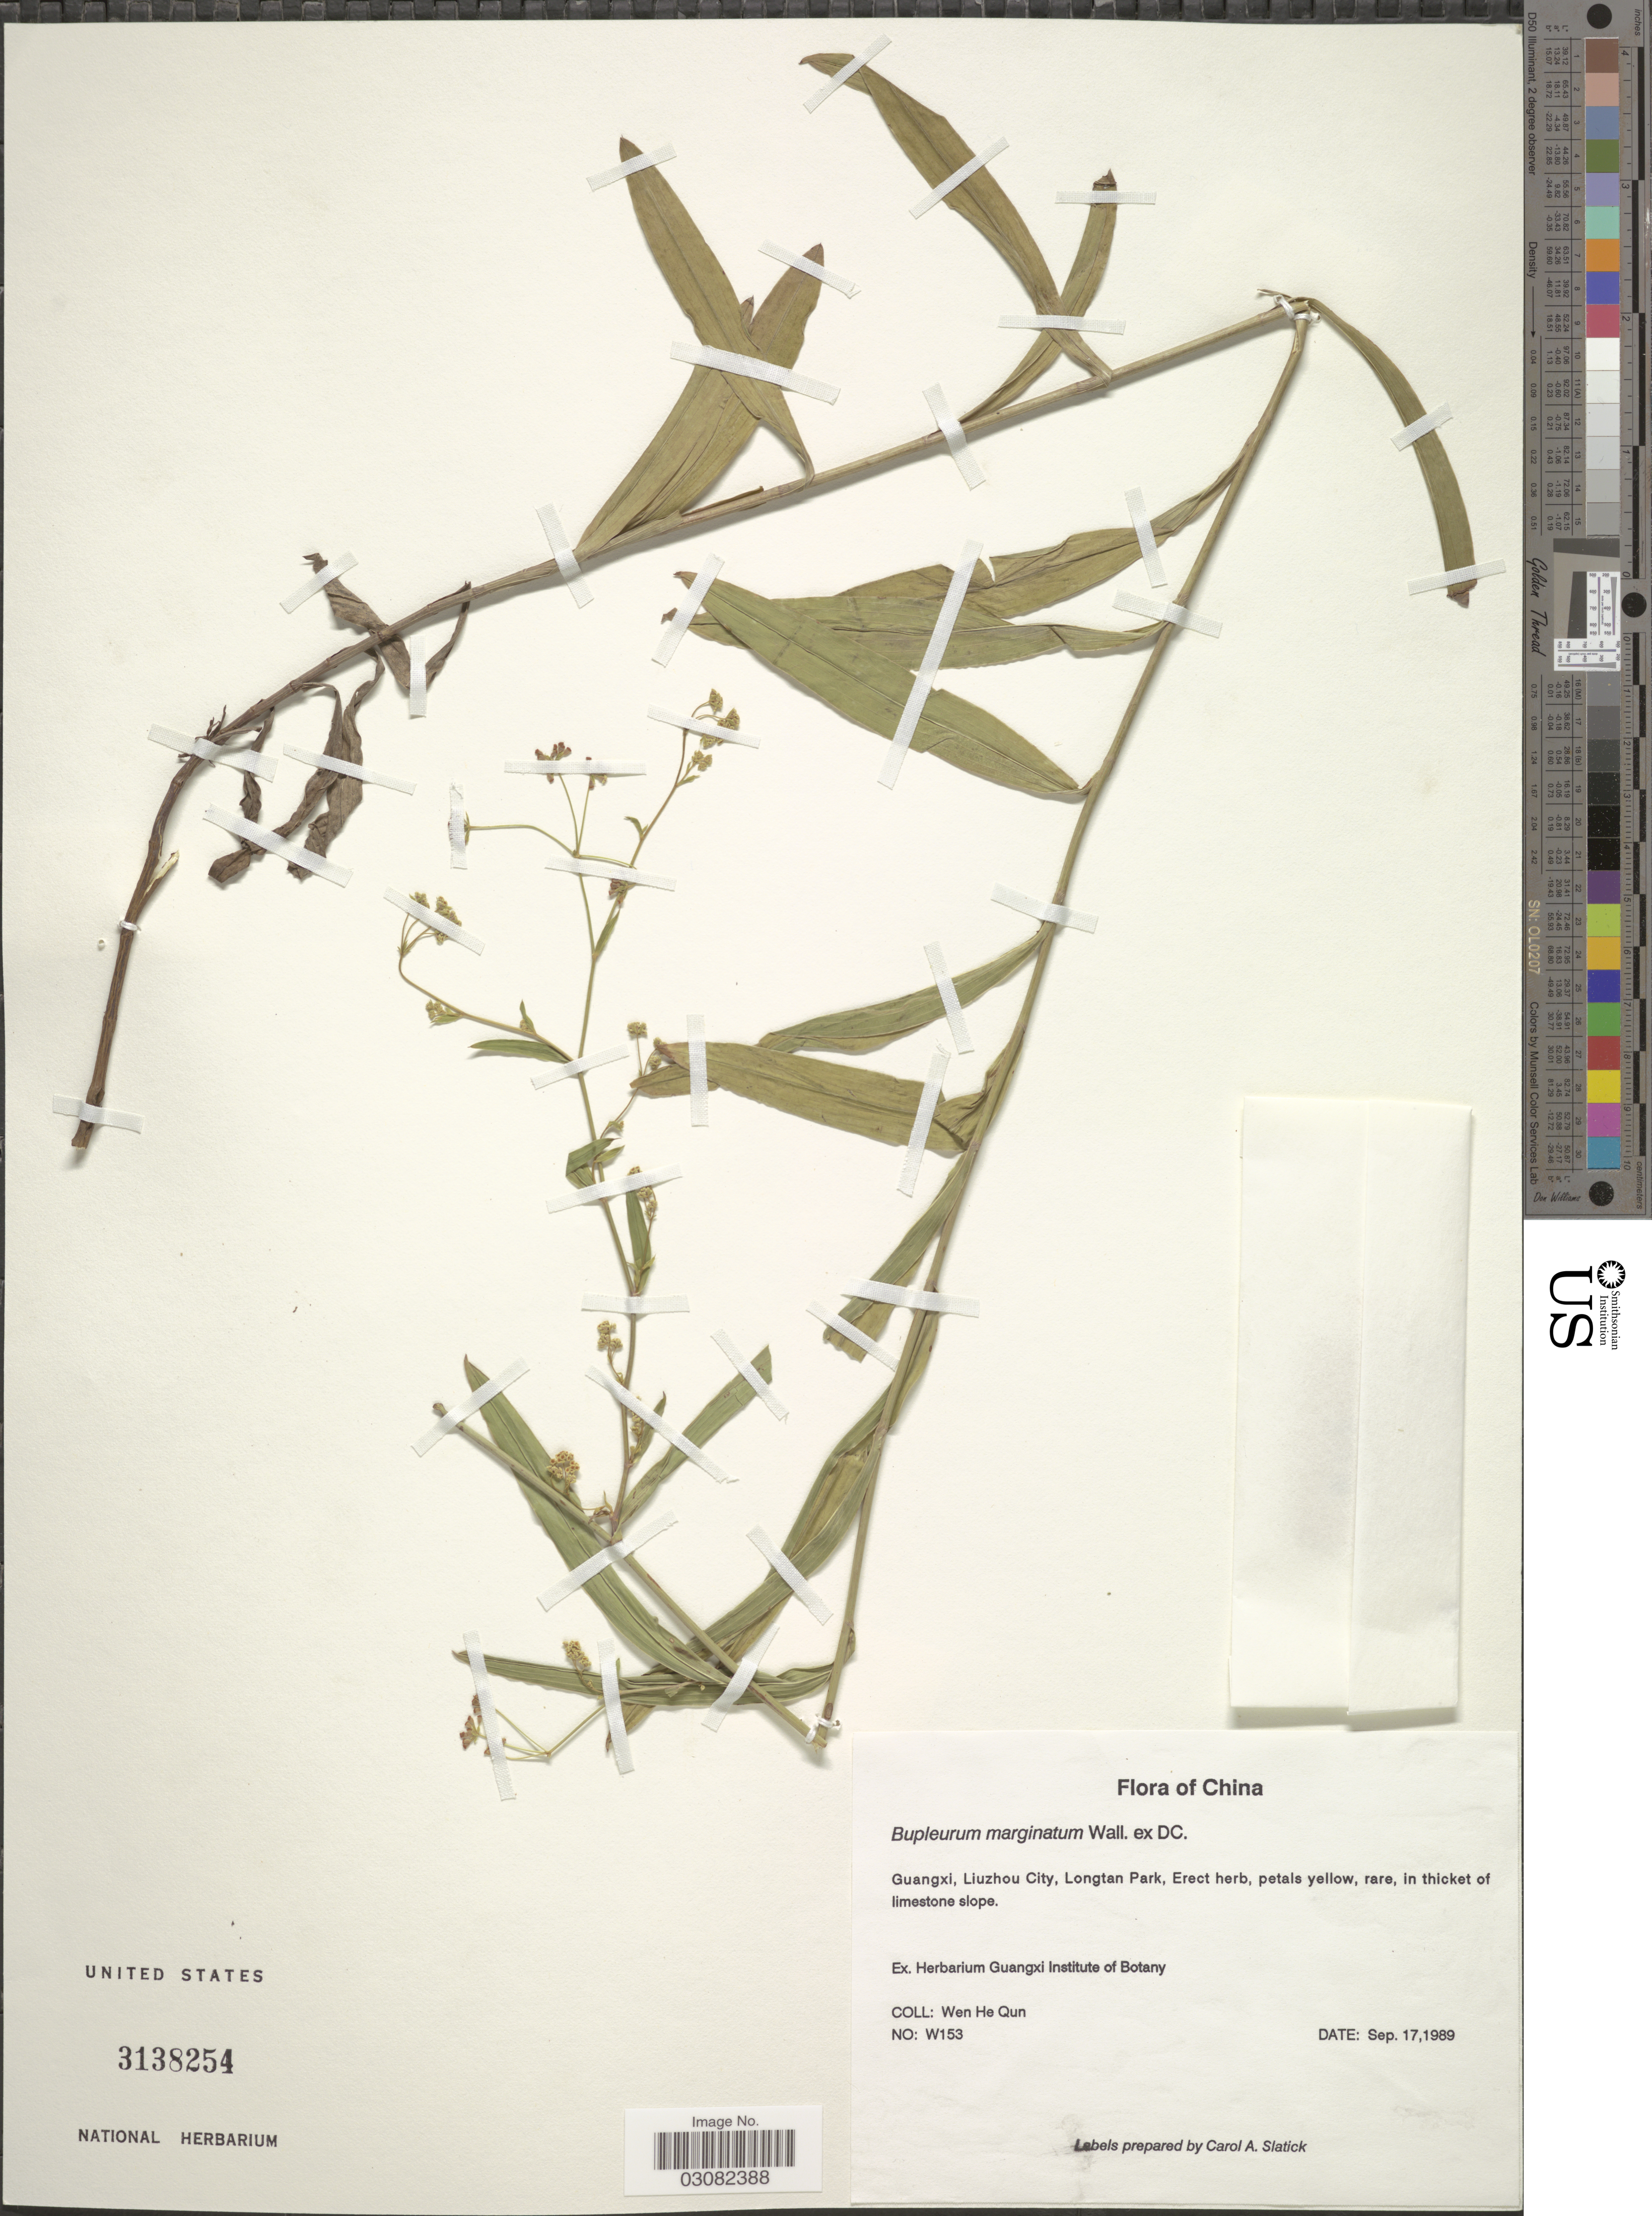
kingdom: Plantae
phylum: Tracheophyta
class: Magnoliopsida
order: Apiales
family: Apiaceae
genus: Bupleurum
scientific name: Bupleurum marginatum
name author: Wall. ex DC.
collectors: H. Wen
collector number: W153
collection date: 1989-09-17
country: China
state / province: Guangxi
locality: Liuzhou City, Longtan Park.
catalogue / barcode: US 3138254